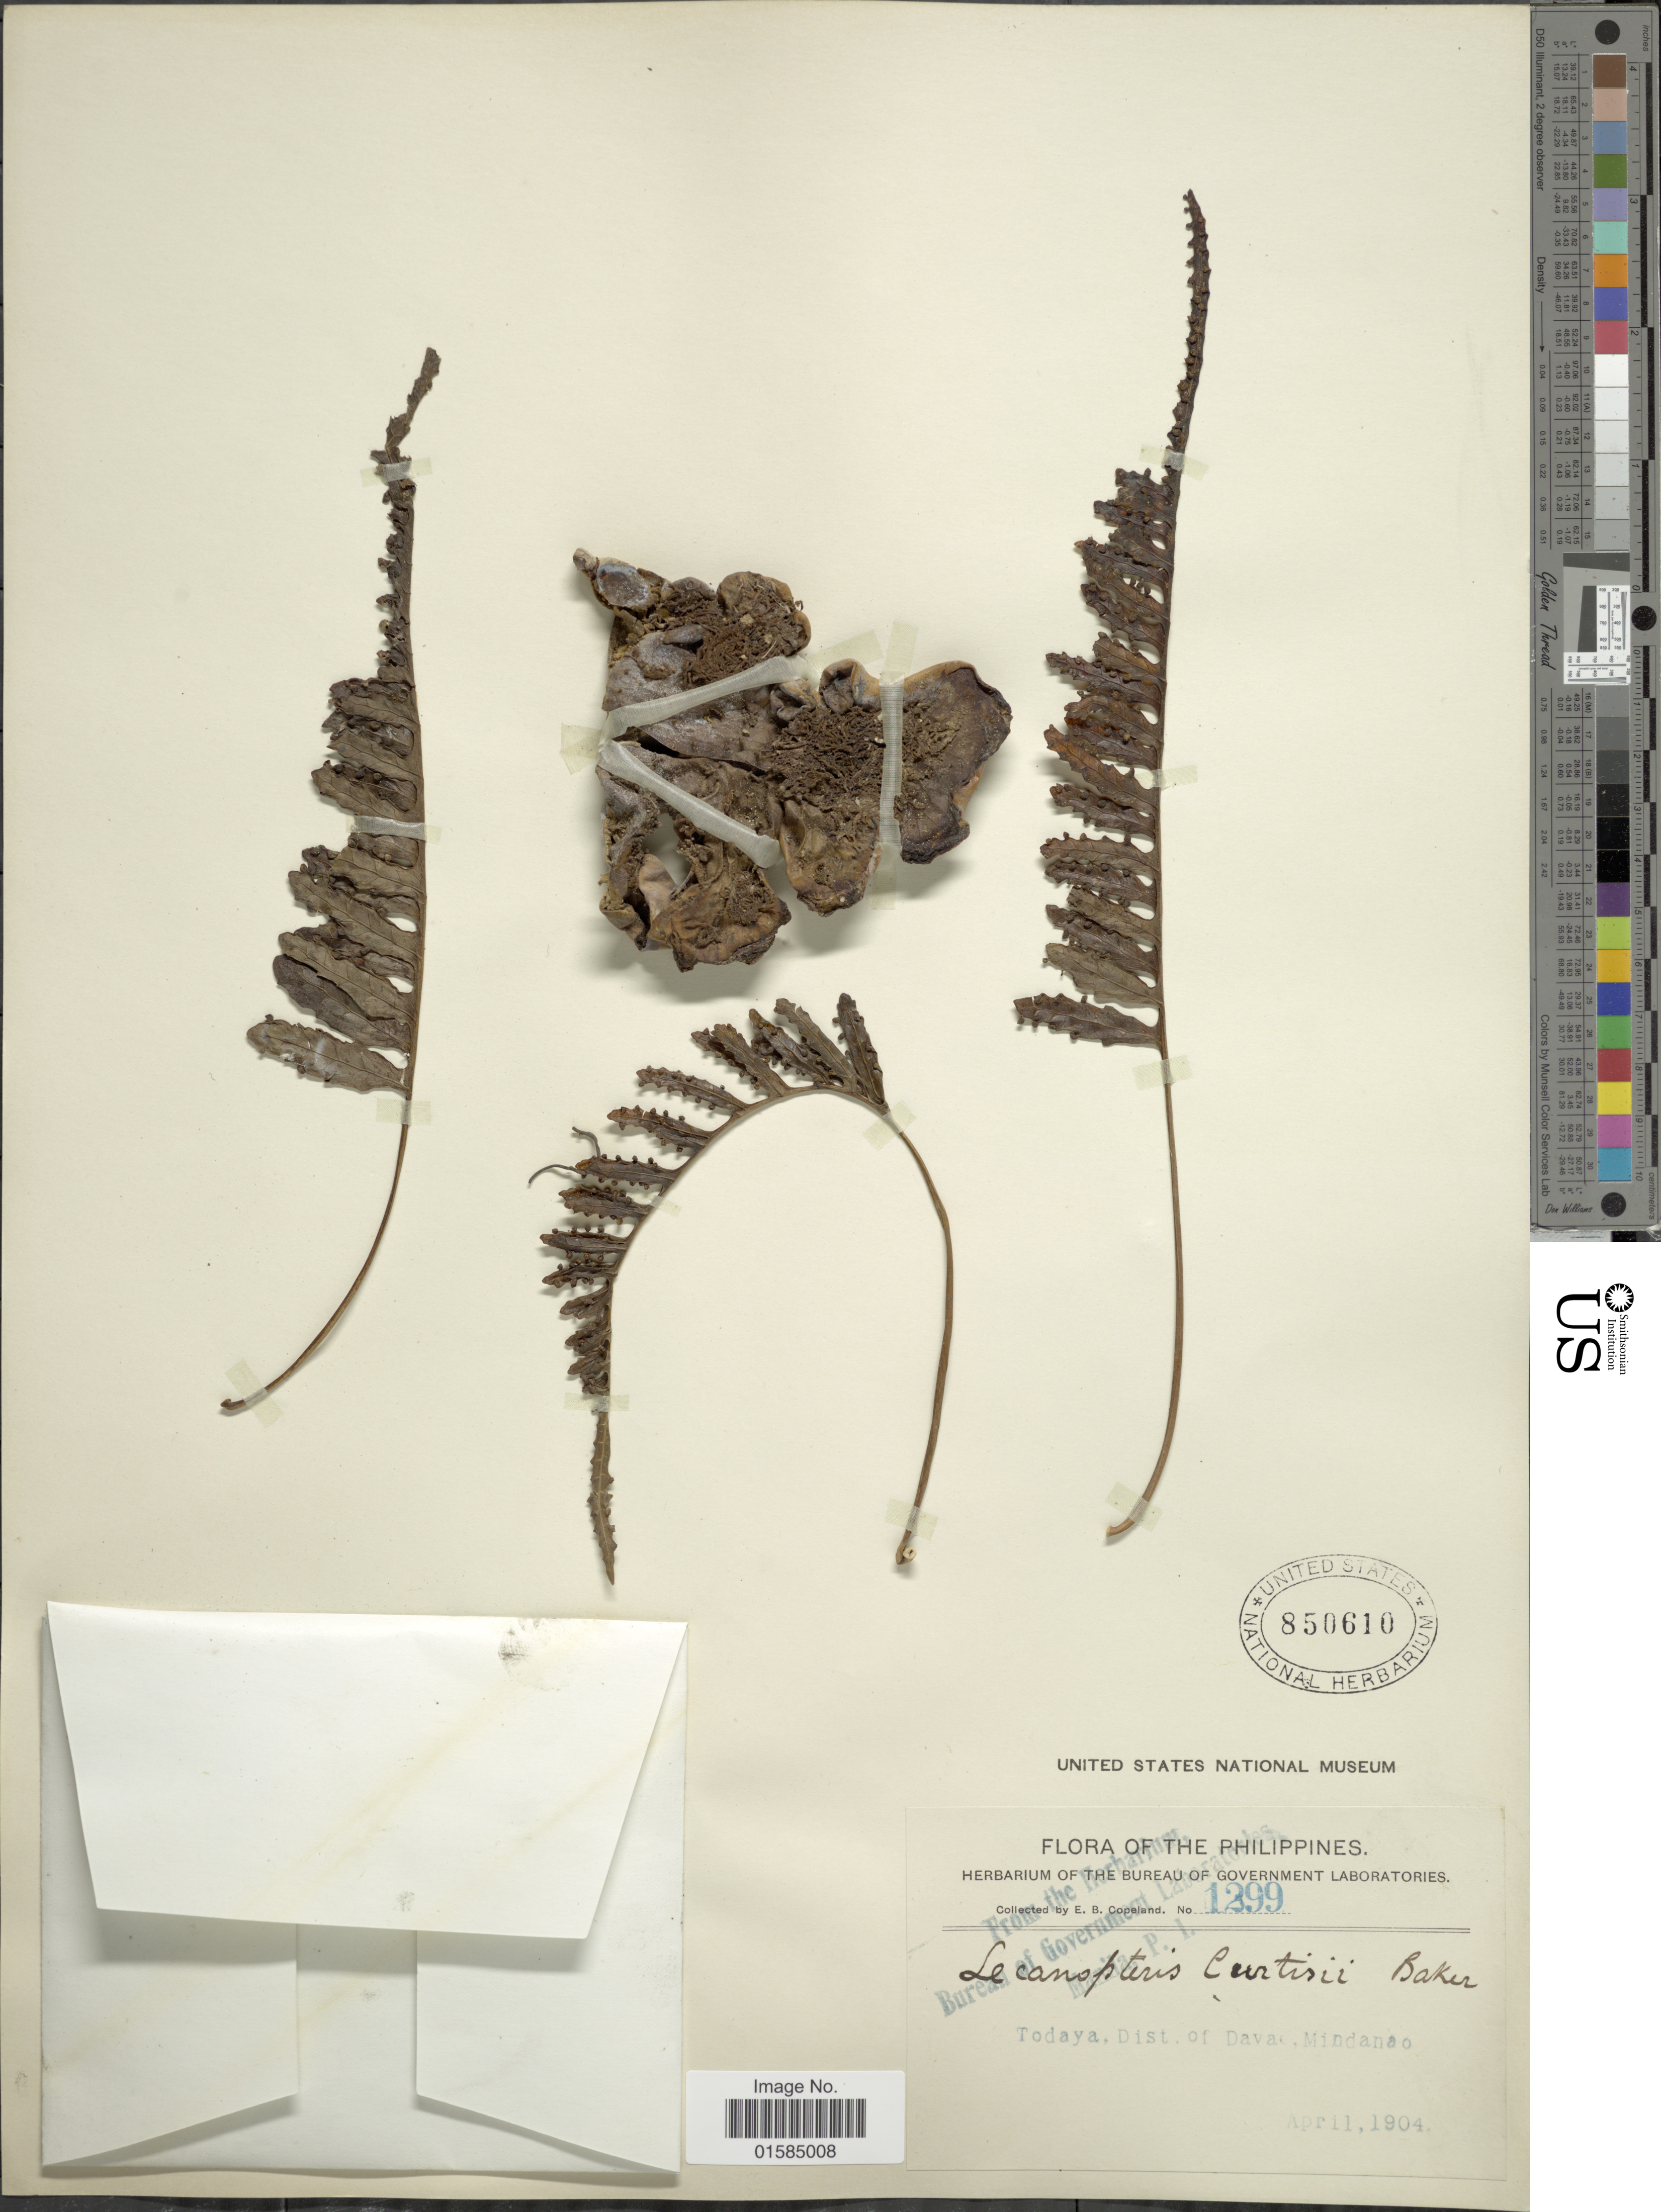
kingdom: Plantae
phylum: Tracheophyta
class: Polypodiopsida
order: Polypodiales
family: Polypodiaceae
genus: Lecanopteris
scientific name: Lecanopteris pumila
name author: Blume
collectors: E. B. Copeland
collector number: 1299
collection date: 1904-04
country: Philippines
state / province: Davao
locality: The Philippines, Todaya, Dist. of Davao.Mindanao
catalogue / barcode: US 850610